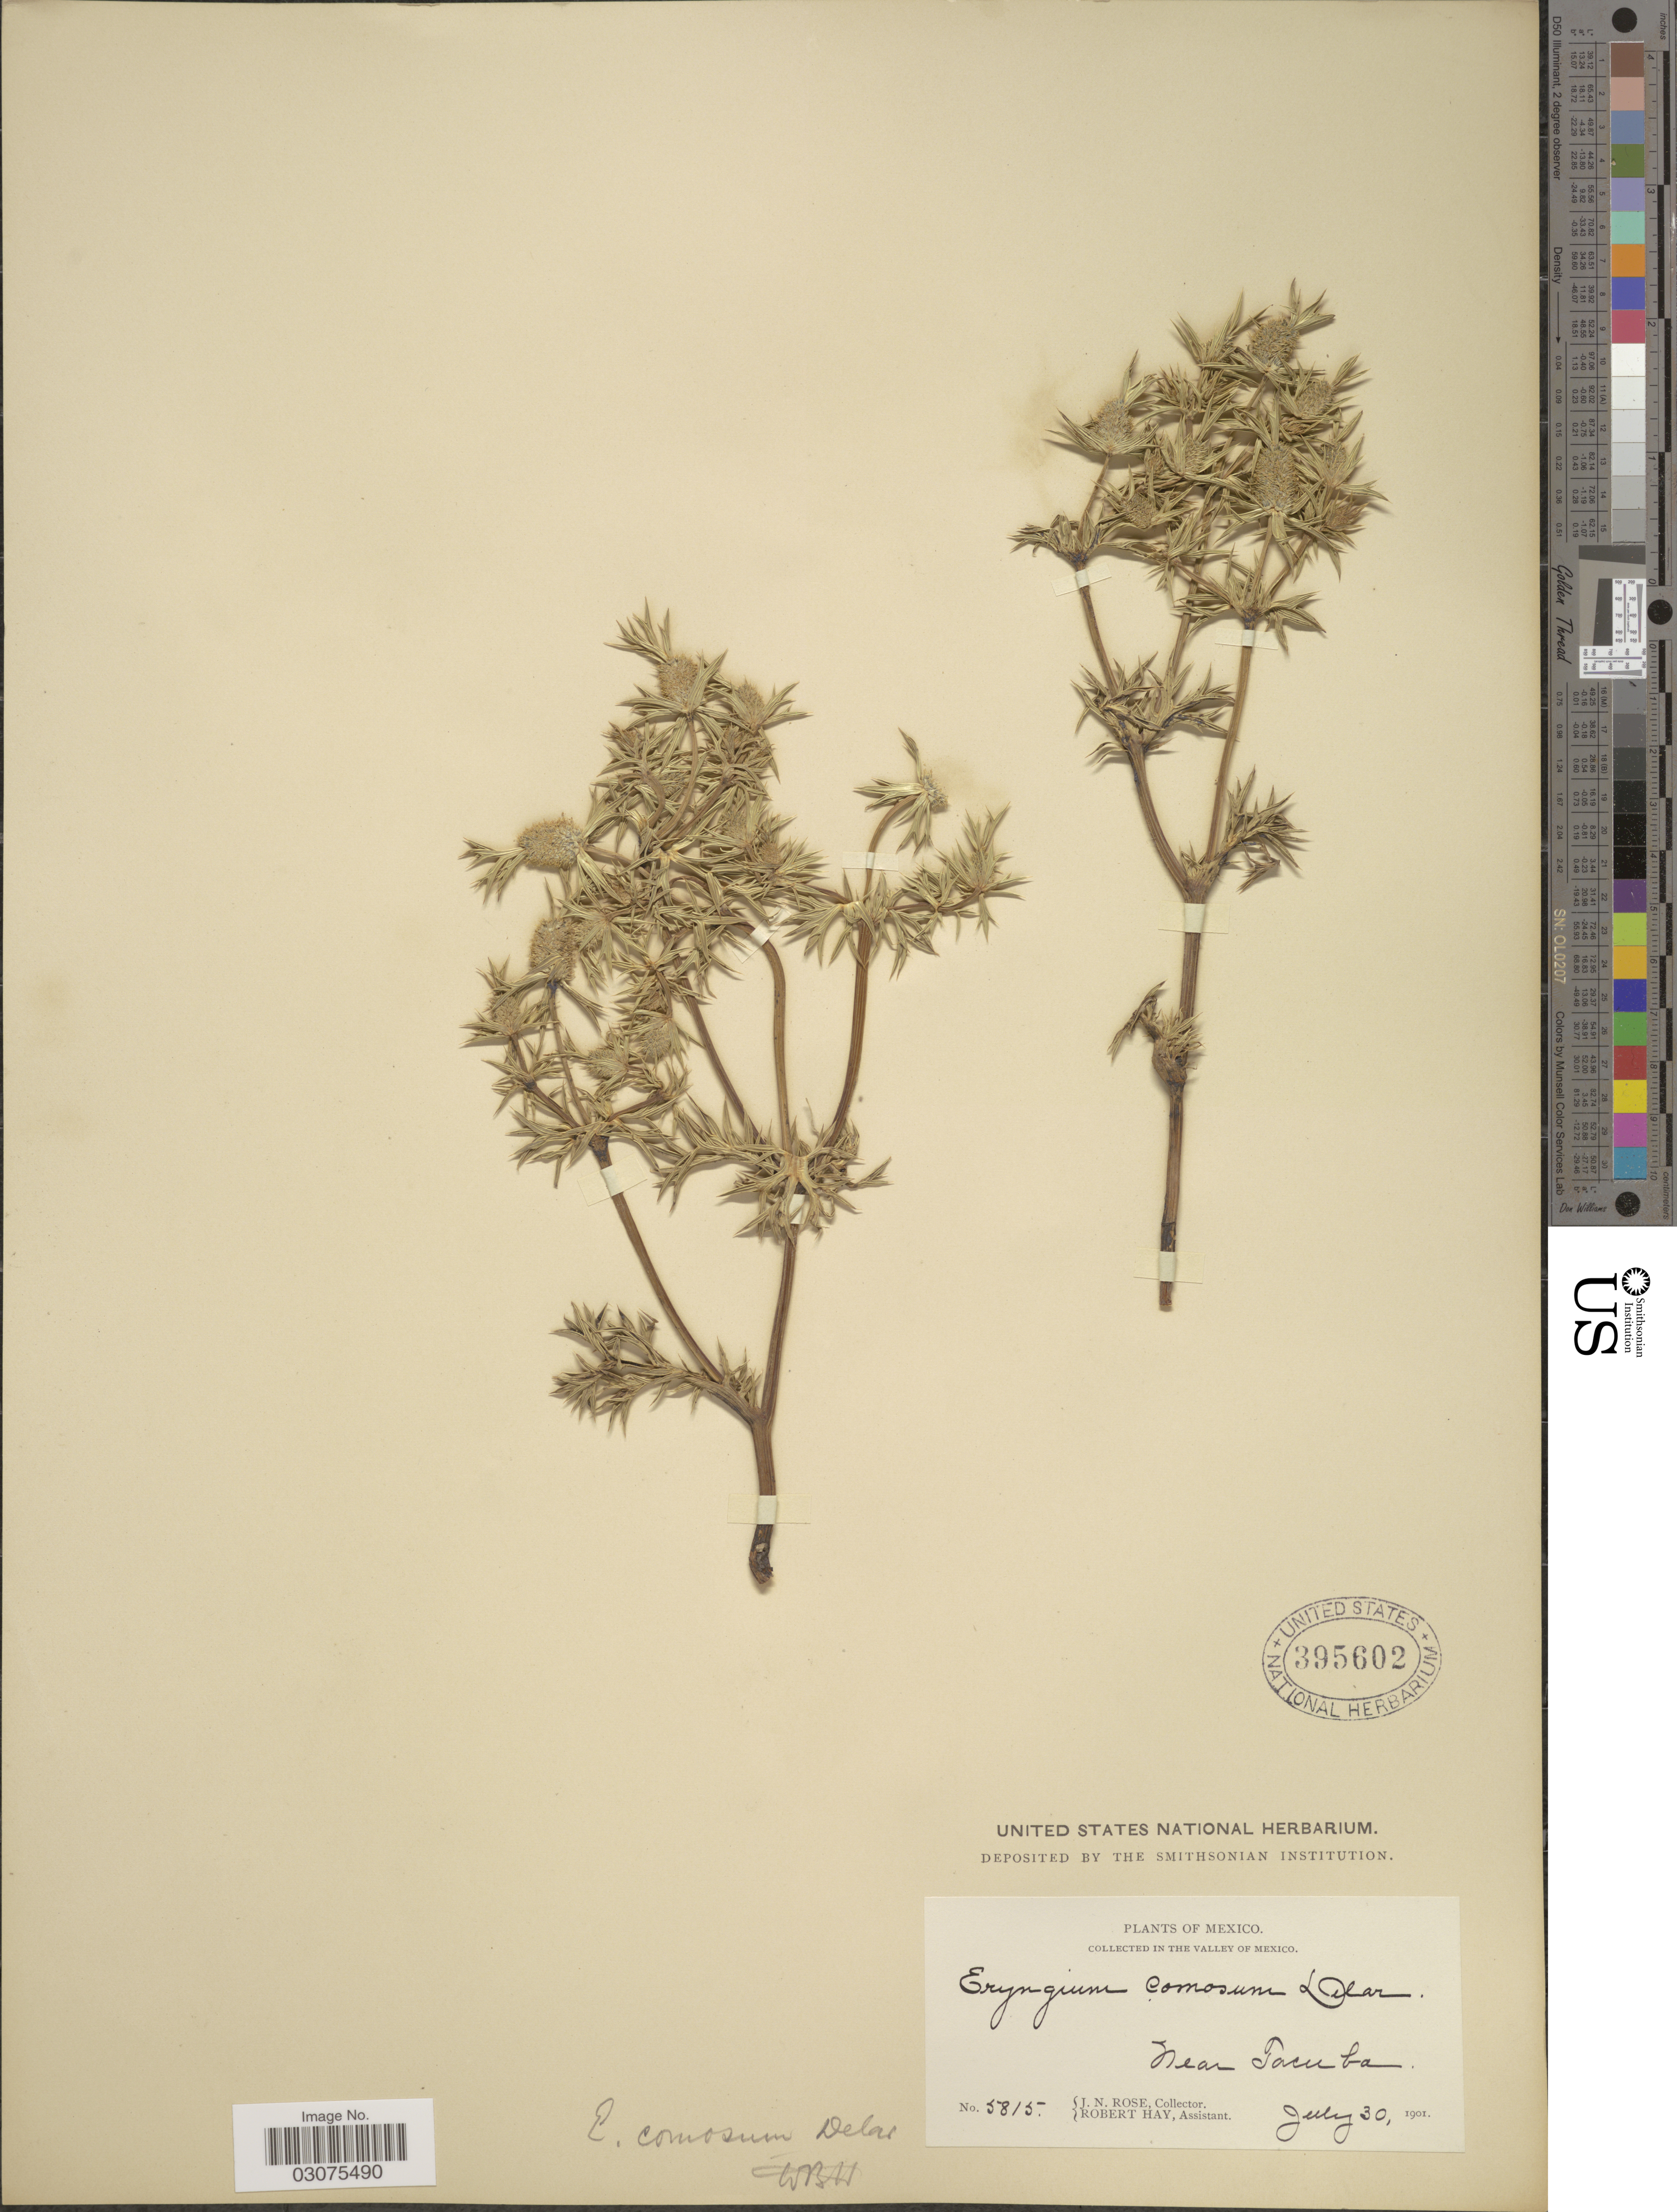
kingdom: Plantae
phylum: Tracheophyta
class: Magnoliopsida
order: Apiales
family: Apiaceae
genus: Eryngium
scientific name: Eryngium comosum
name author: F. Delaroche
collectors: J. N. Rose & R. Hay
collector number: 5815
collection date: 1901-07-30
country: Mexico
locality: In the valley of Mexico. Near Tacuba.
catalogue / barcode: US 395602